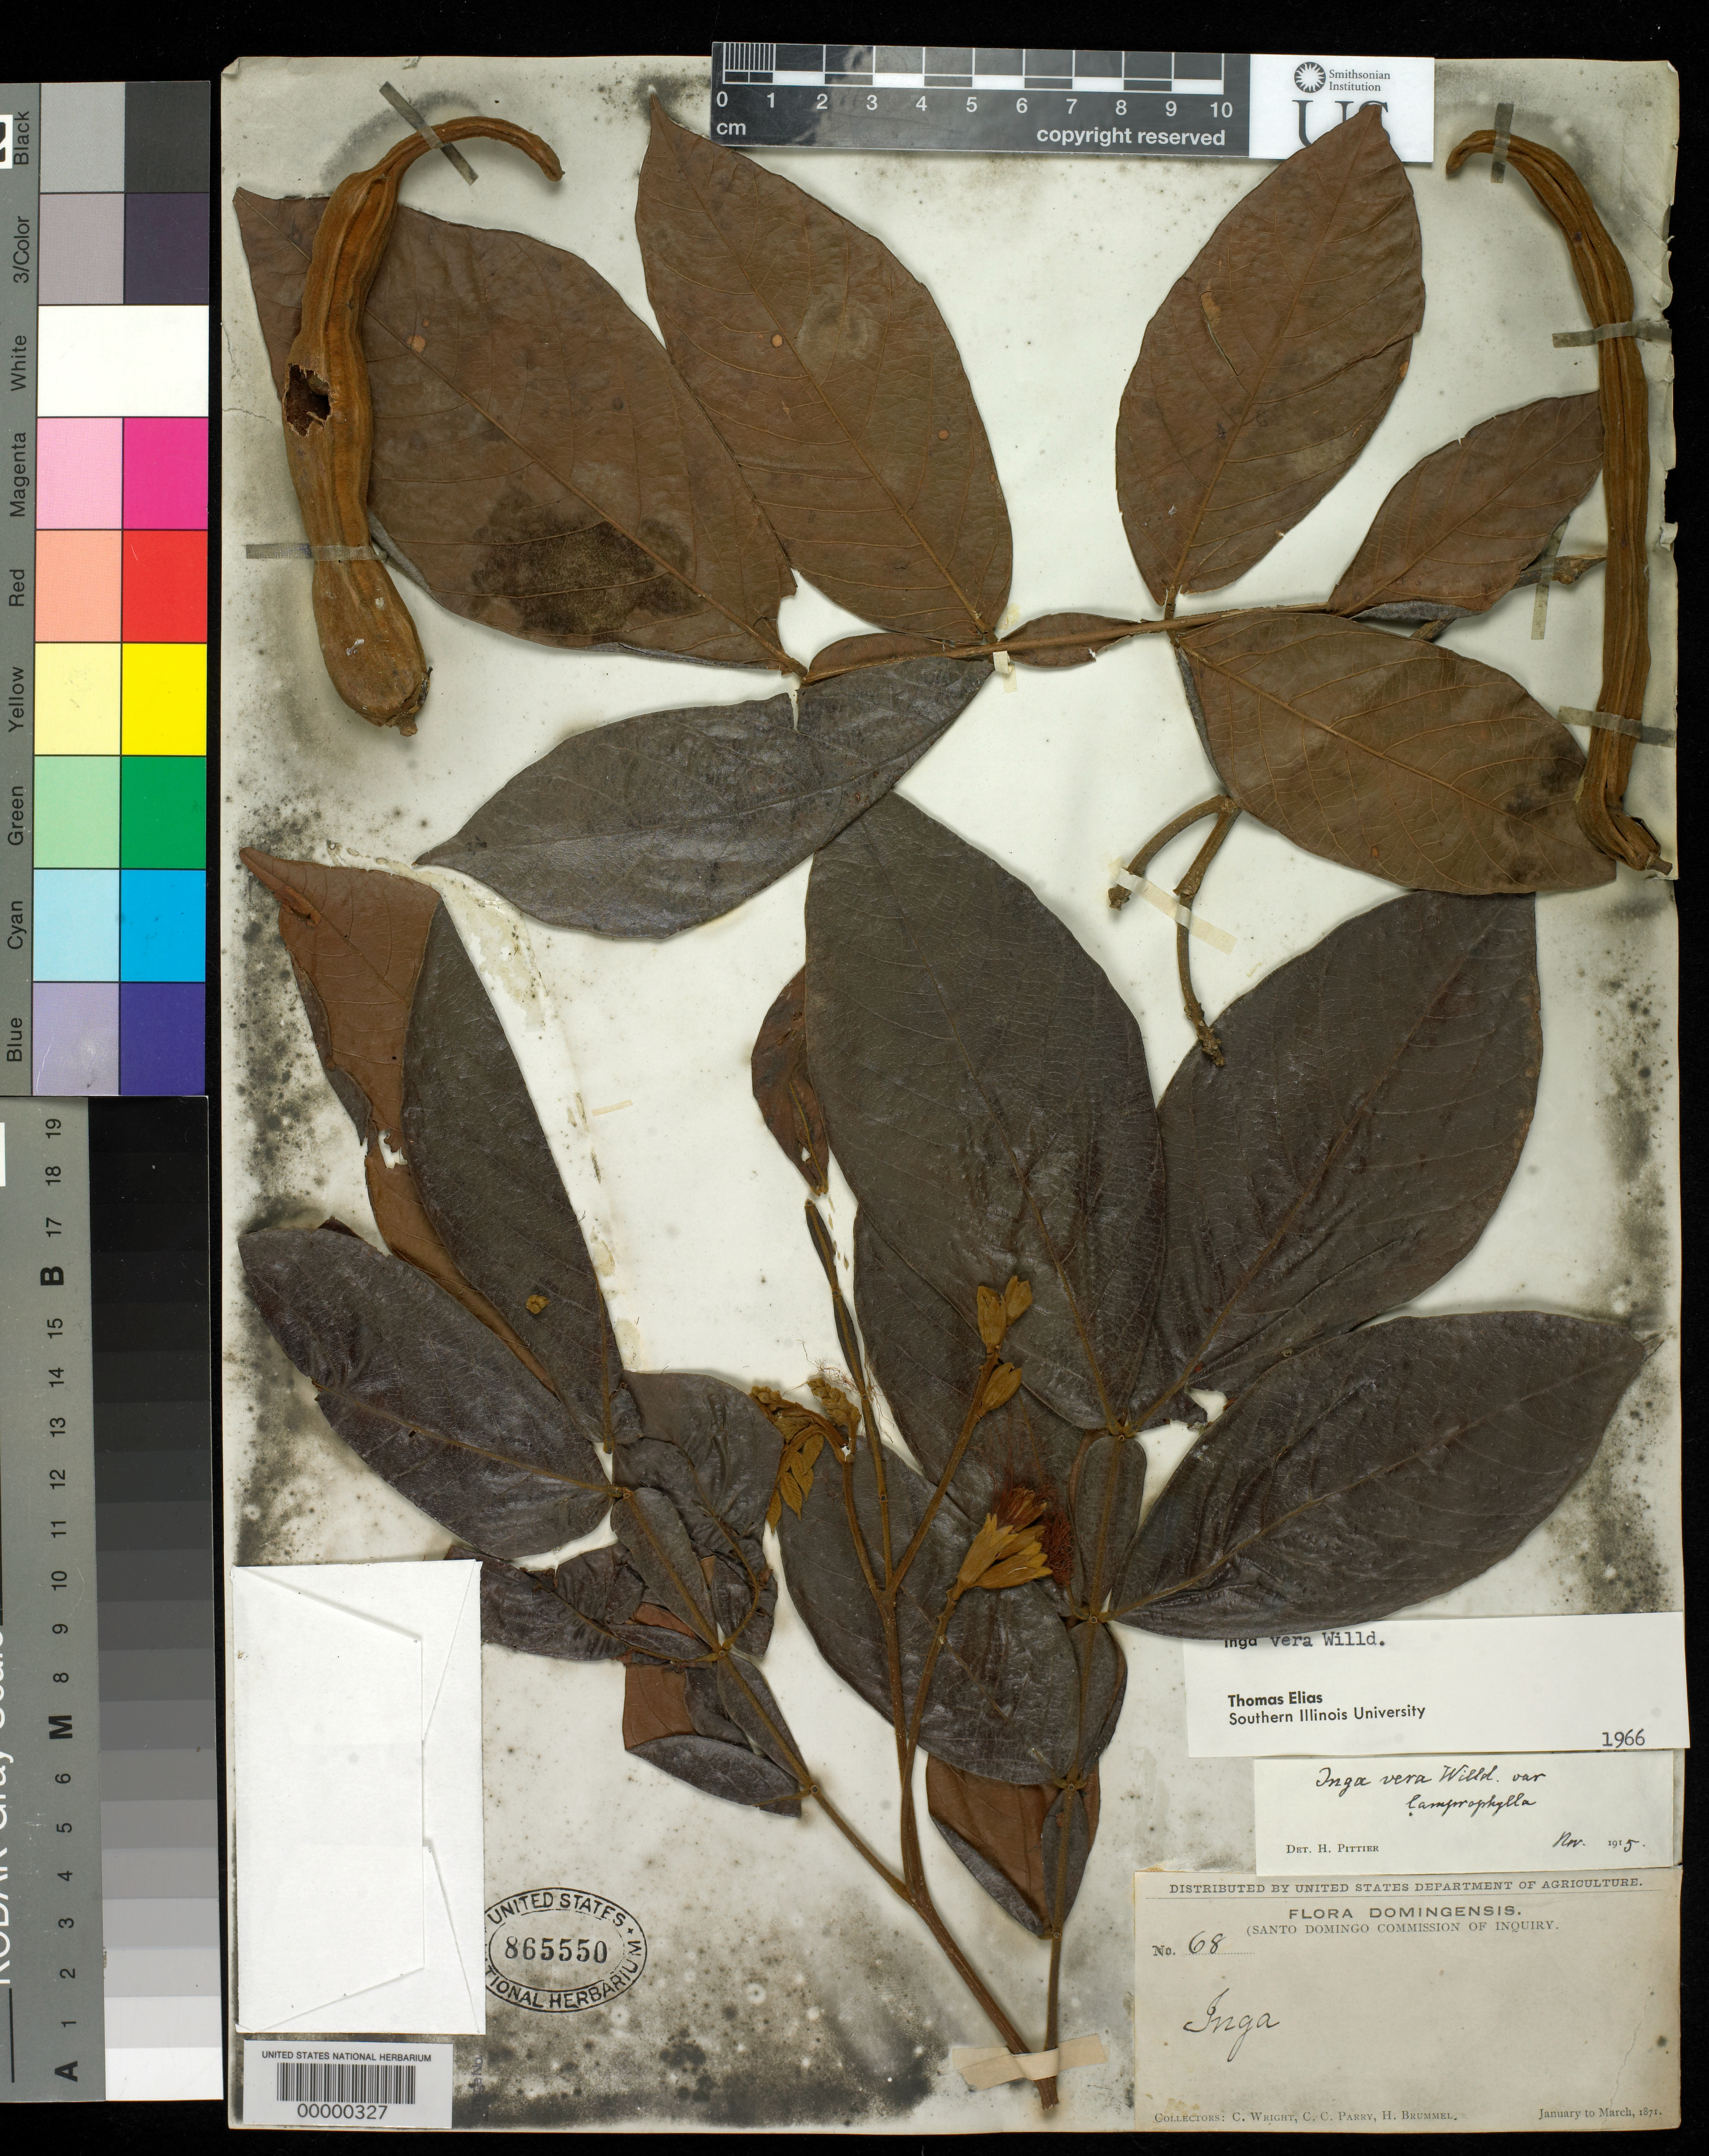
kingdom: Plantae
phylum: Tracheophyta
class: Magnoliopsida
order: Fabales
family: Fabaceae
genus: Inga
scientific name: Inga vera subsp. lamprophylla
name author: Pittier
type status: Holotype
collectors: C. Wright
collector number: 68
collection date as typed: Jan 1871 to -- Mar 1871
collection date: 1871-01/1871-03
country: Haiti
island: Hispaniola Island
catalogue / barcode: US 865550